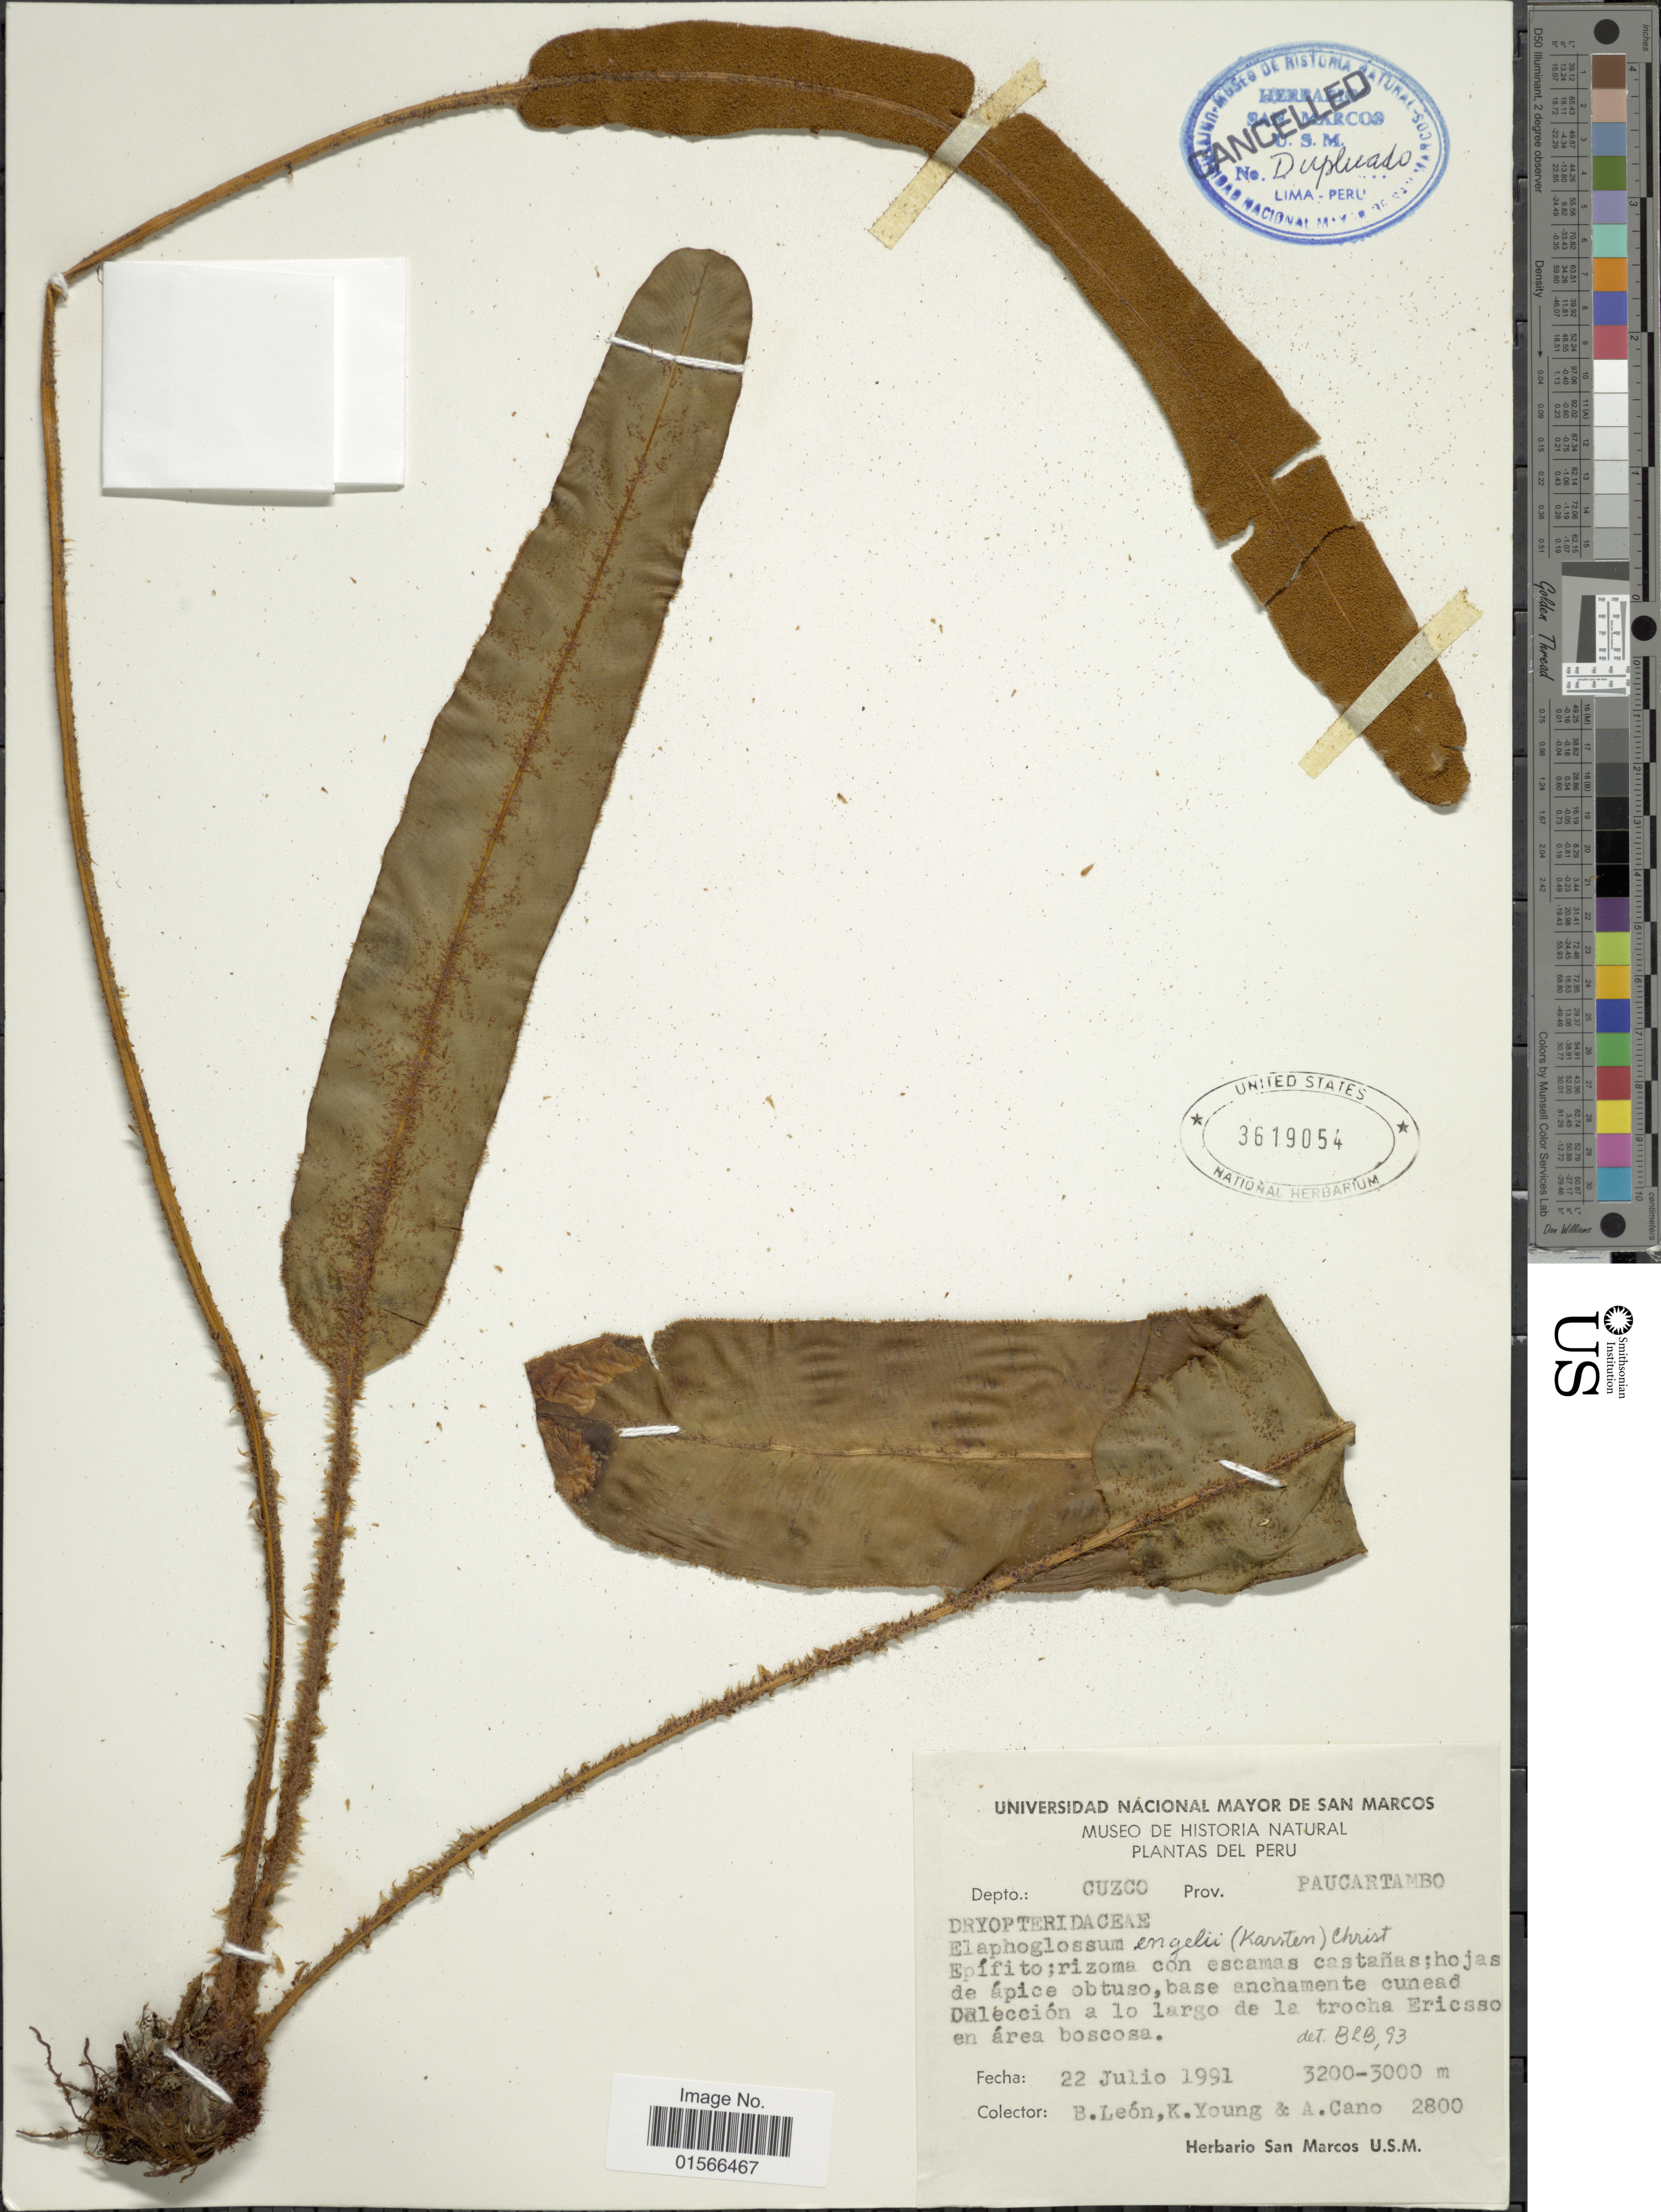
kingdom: Plantae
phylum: Tracheophyta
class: Polypodiopsida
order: Polypodiales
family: Dryopteridaceae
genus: Elaphoglossum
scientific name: Elaphoglossum glabrescens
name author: A. Vasco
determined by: Vasco, A.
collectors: B. León, K. Young & A. Cano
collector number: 2800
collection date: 1991-07-22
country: Peru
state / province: Cusco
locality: Depto. Cuzco, prov. Paucartambo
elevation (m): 3000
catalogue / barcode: US 3619054